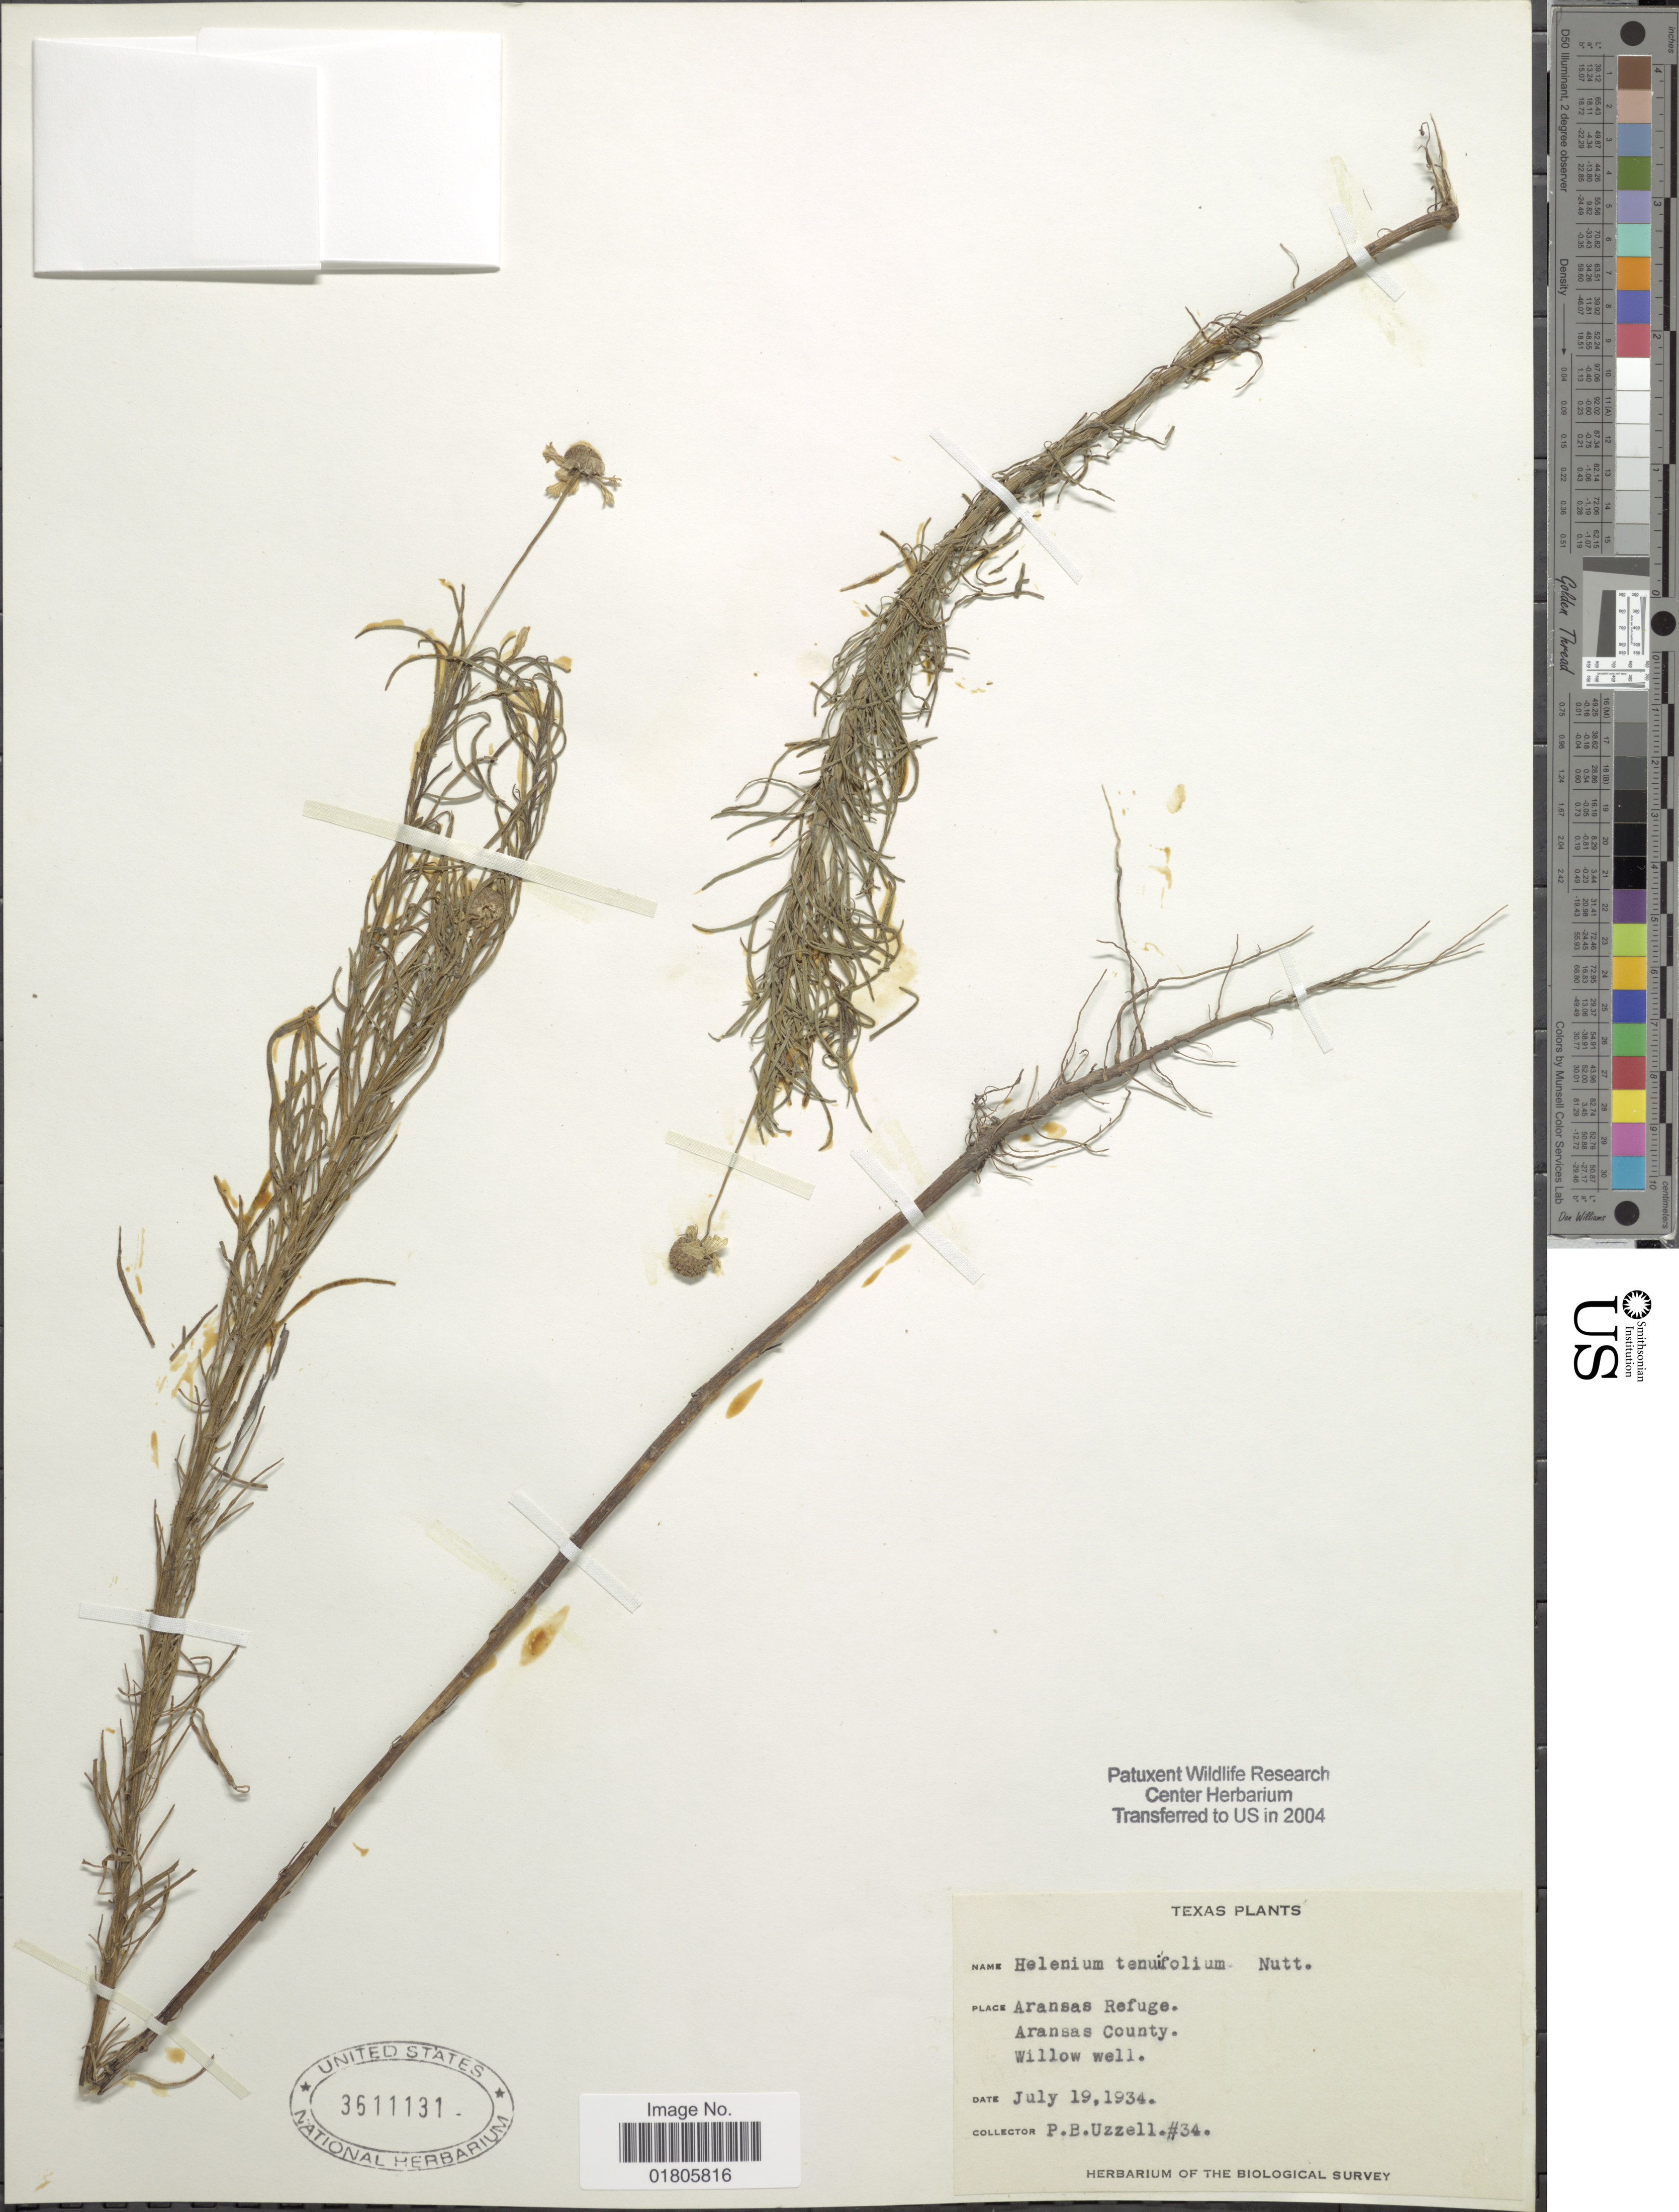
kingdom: Plantae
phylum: Tracheophyta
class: Magnoliopsida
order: Asterales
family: Asteraceae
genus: Helenium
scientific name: Helenium amarum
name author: (Raf.) H. Rock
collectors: P. Uzzell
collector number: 34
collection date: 1934-07-19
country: United States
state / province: Texas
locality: Aransas Refuge, Aransas County. Willow well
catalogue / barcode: US 3611131